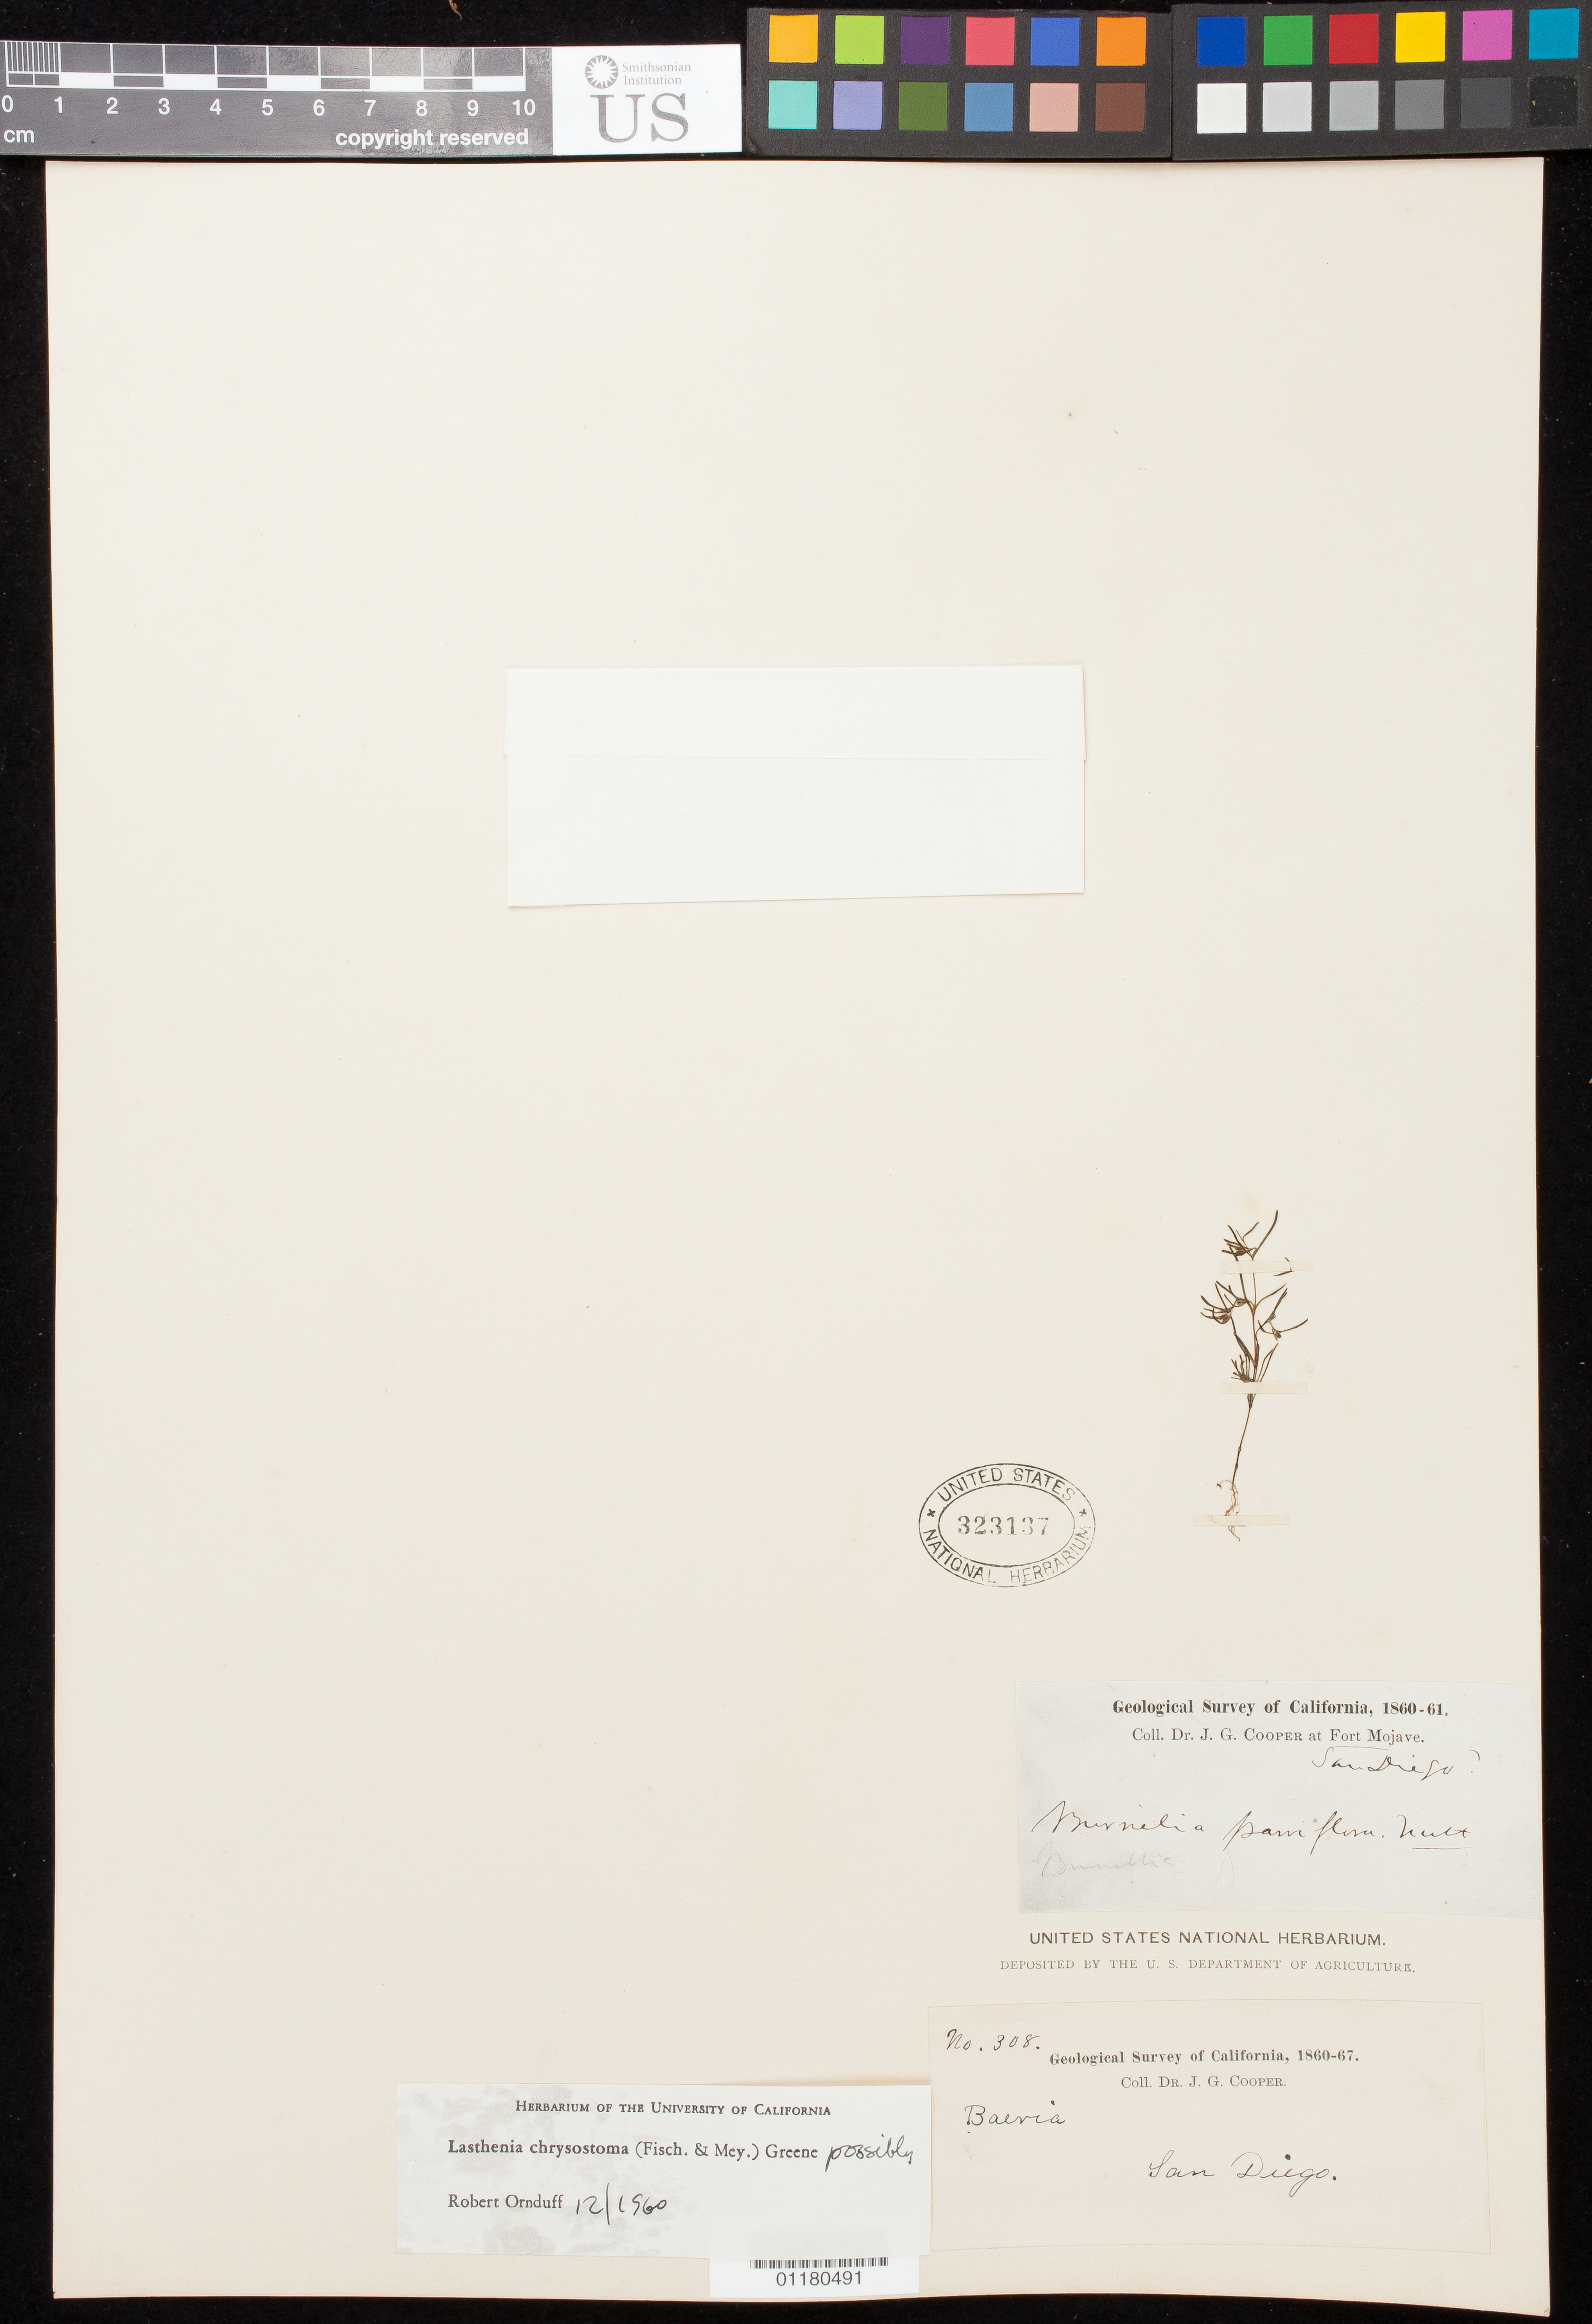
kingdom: Plantae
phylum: Tracheophyta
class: Magnoliopsida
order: Asterales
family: Asteraceae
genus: Lasthenia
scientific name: Lasthenia chrysostoma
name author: (Fisch. & C.A. Mey.) Greene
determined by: Ornduff, R.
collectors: J. G. Cooper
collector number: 308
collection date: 1860/1861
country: United States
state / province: California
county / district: San Bernardino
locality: Fort Mojave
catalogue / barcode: US 323137